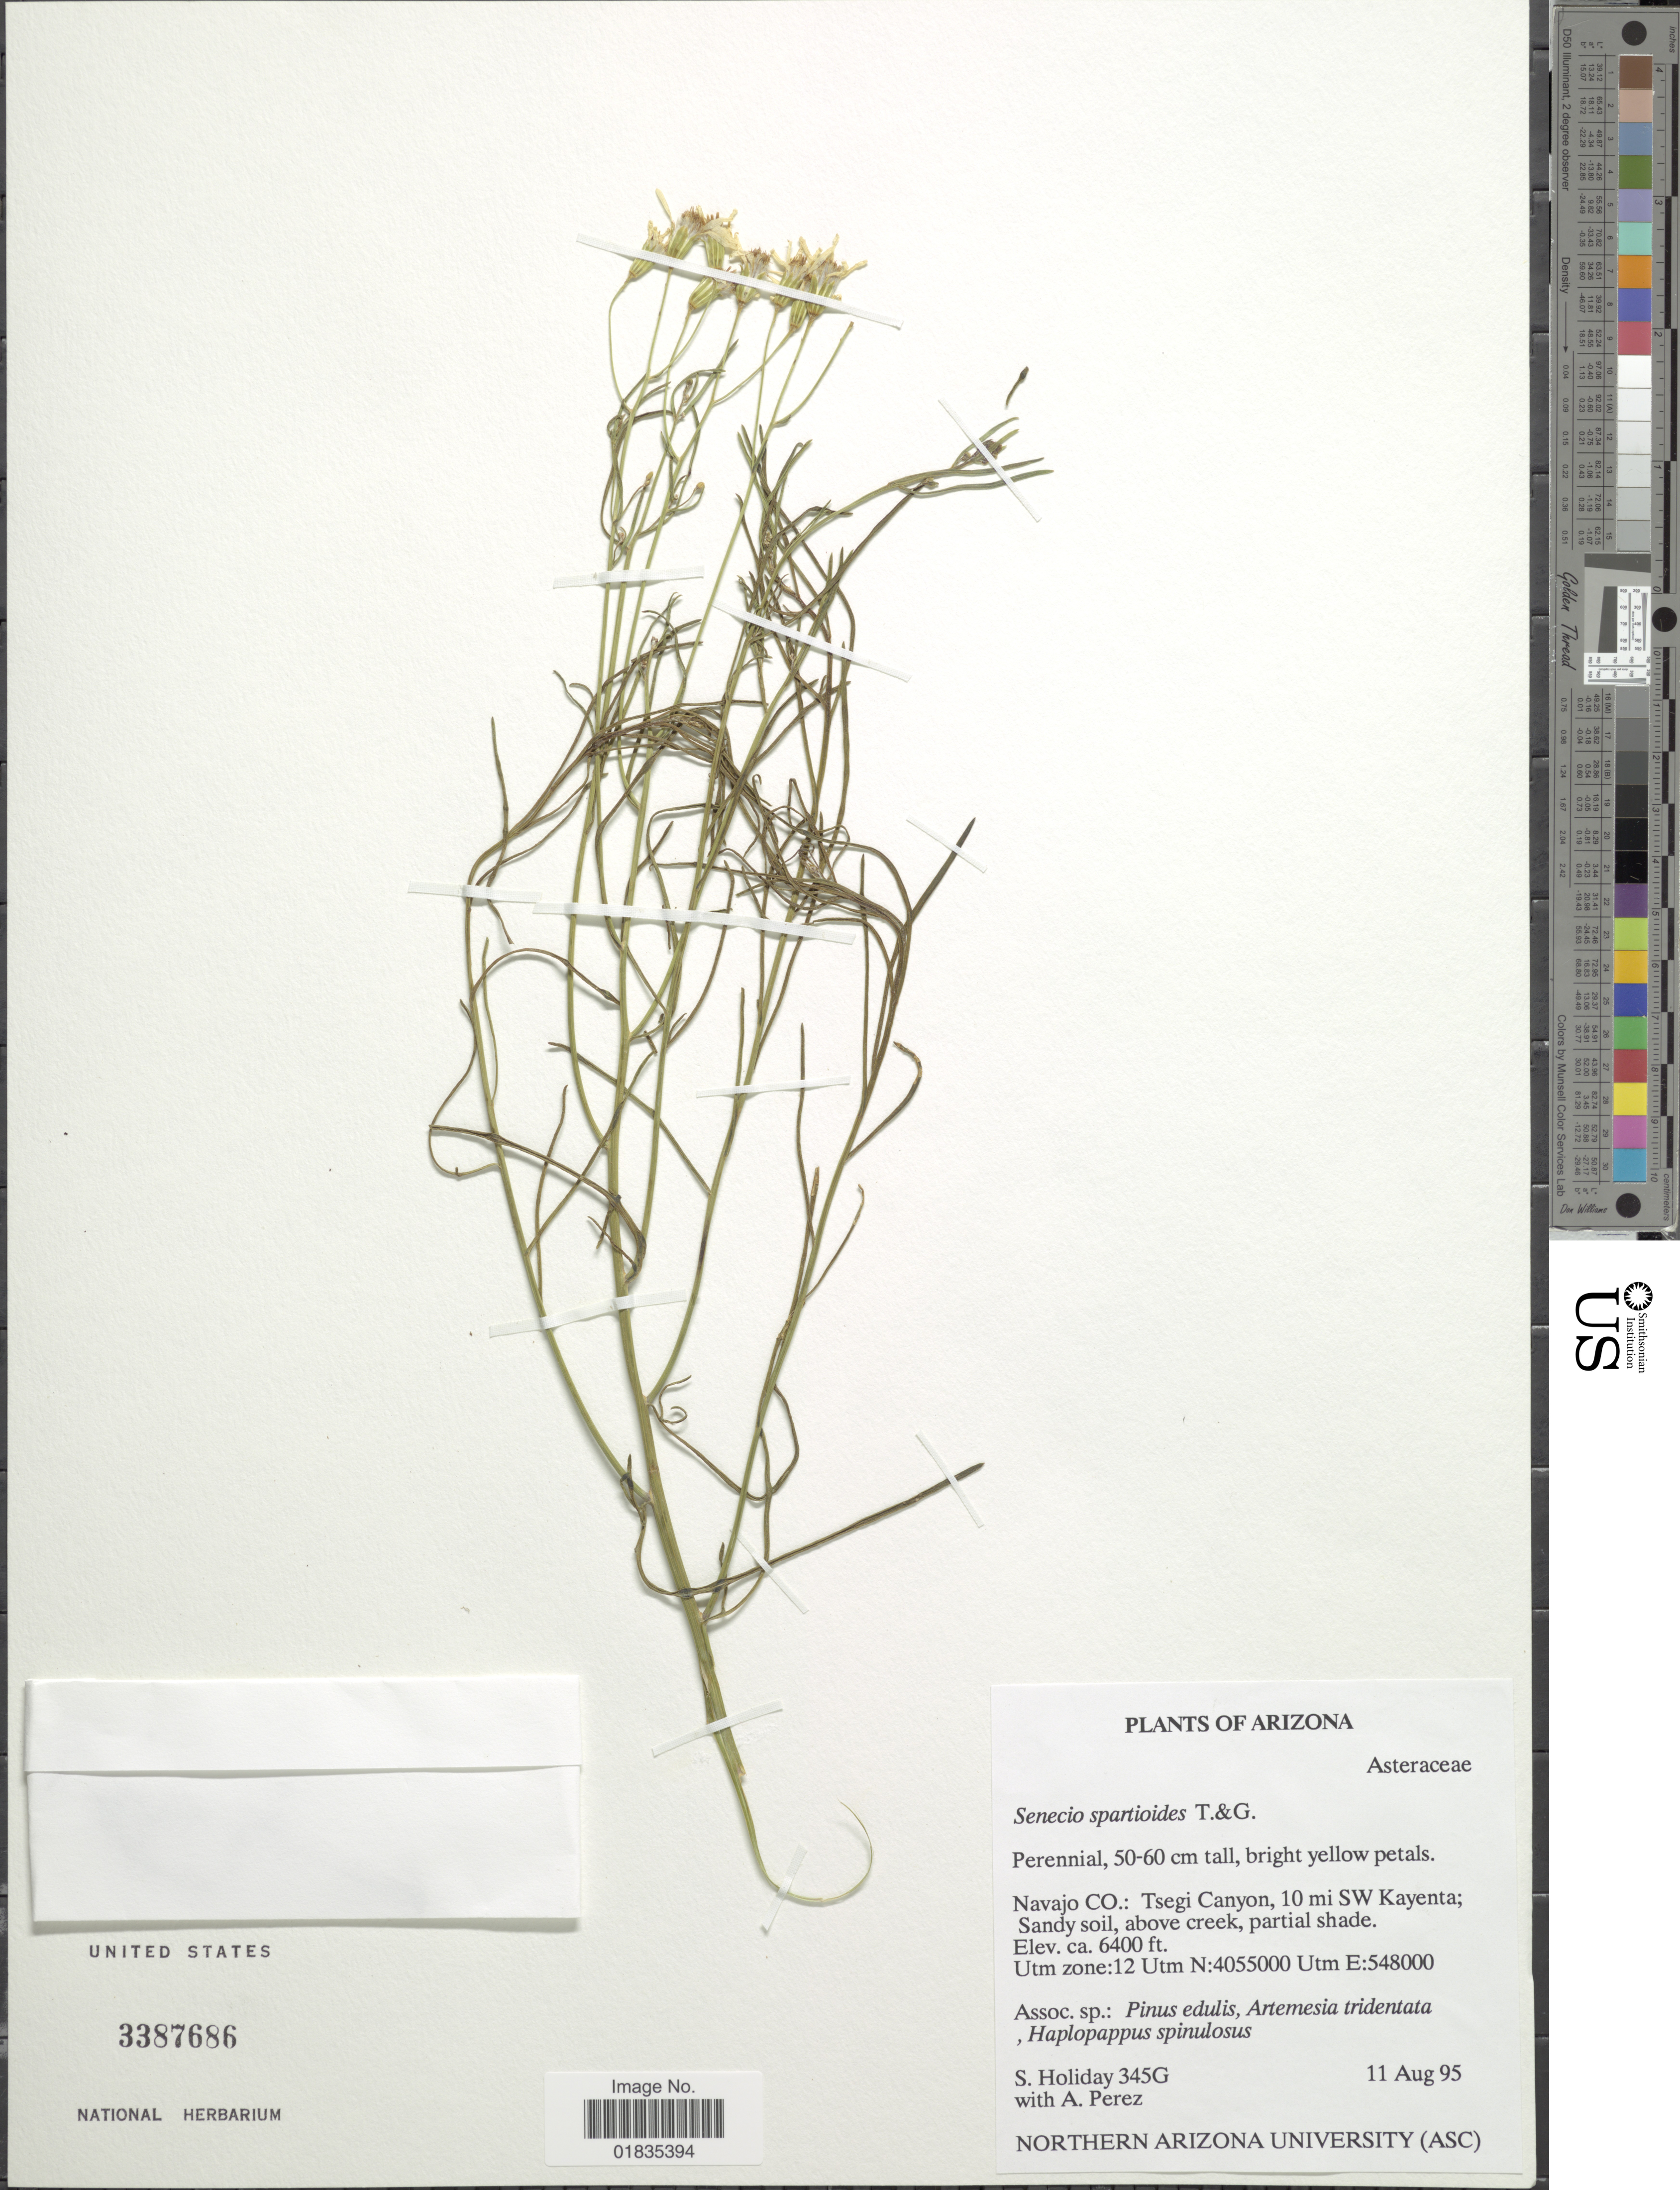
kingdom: Plantae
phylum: Tracheophyta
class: Magnoliopsida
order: Asterales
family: Asteraceae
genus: Senecio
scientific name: Senecio spartioides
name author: Torr. & A. Gray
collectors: S. Holiday & A. Perez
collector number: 345G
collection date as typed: Transcribed d/m/y: 11/8/95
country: United States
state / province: Arizona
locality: Navajo Co.: tsegi Canyon, 10 mi SW Kayenta; sandy soil above creek, Utm zone: 12 Utm N:4055000 Utm E:548000.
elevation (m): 1951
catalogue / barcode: US 3387686